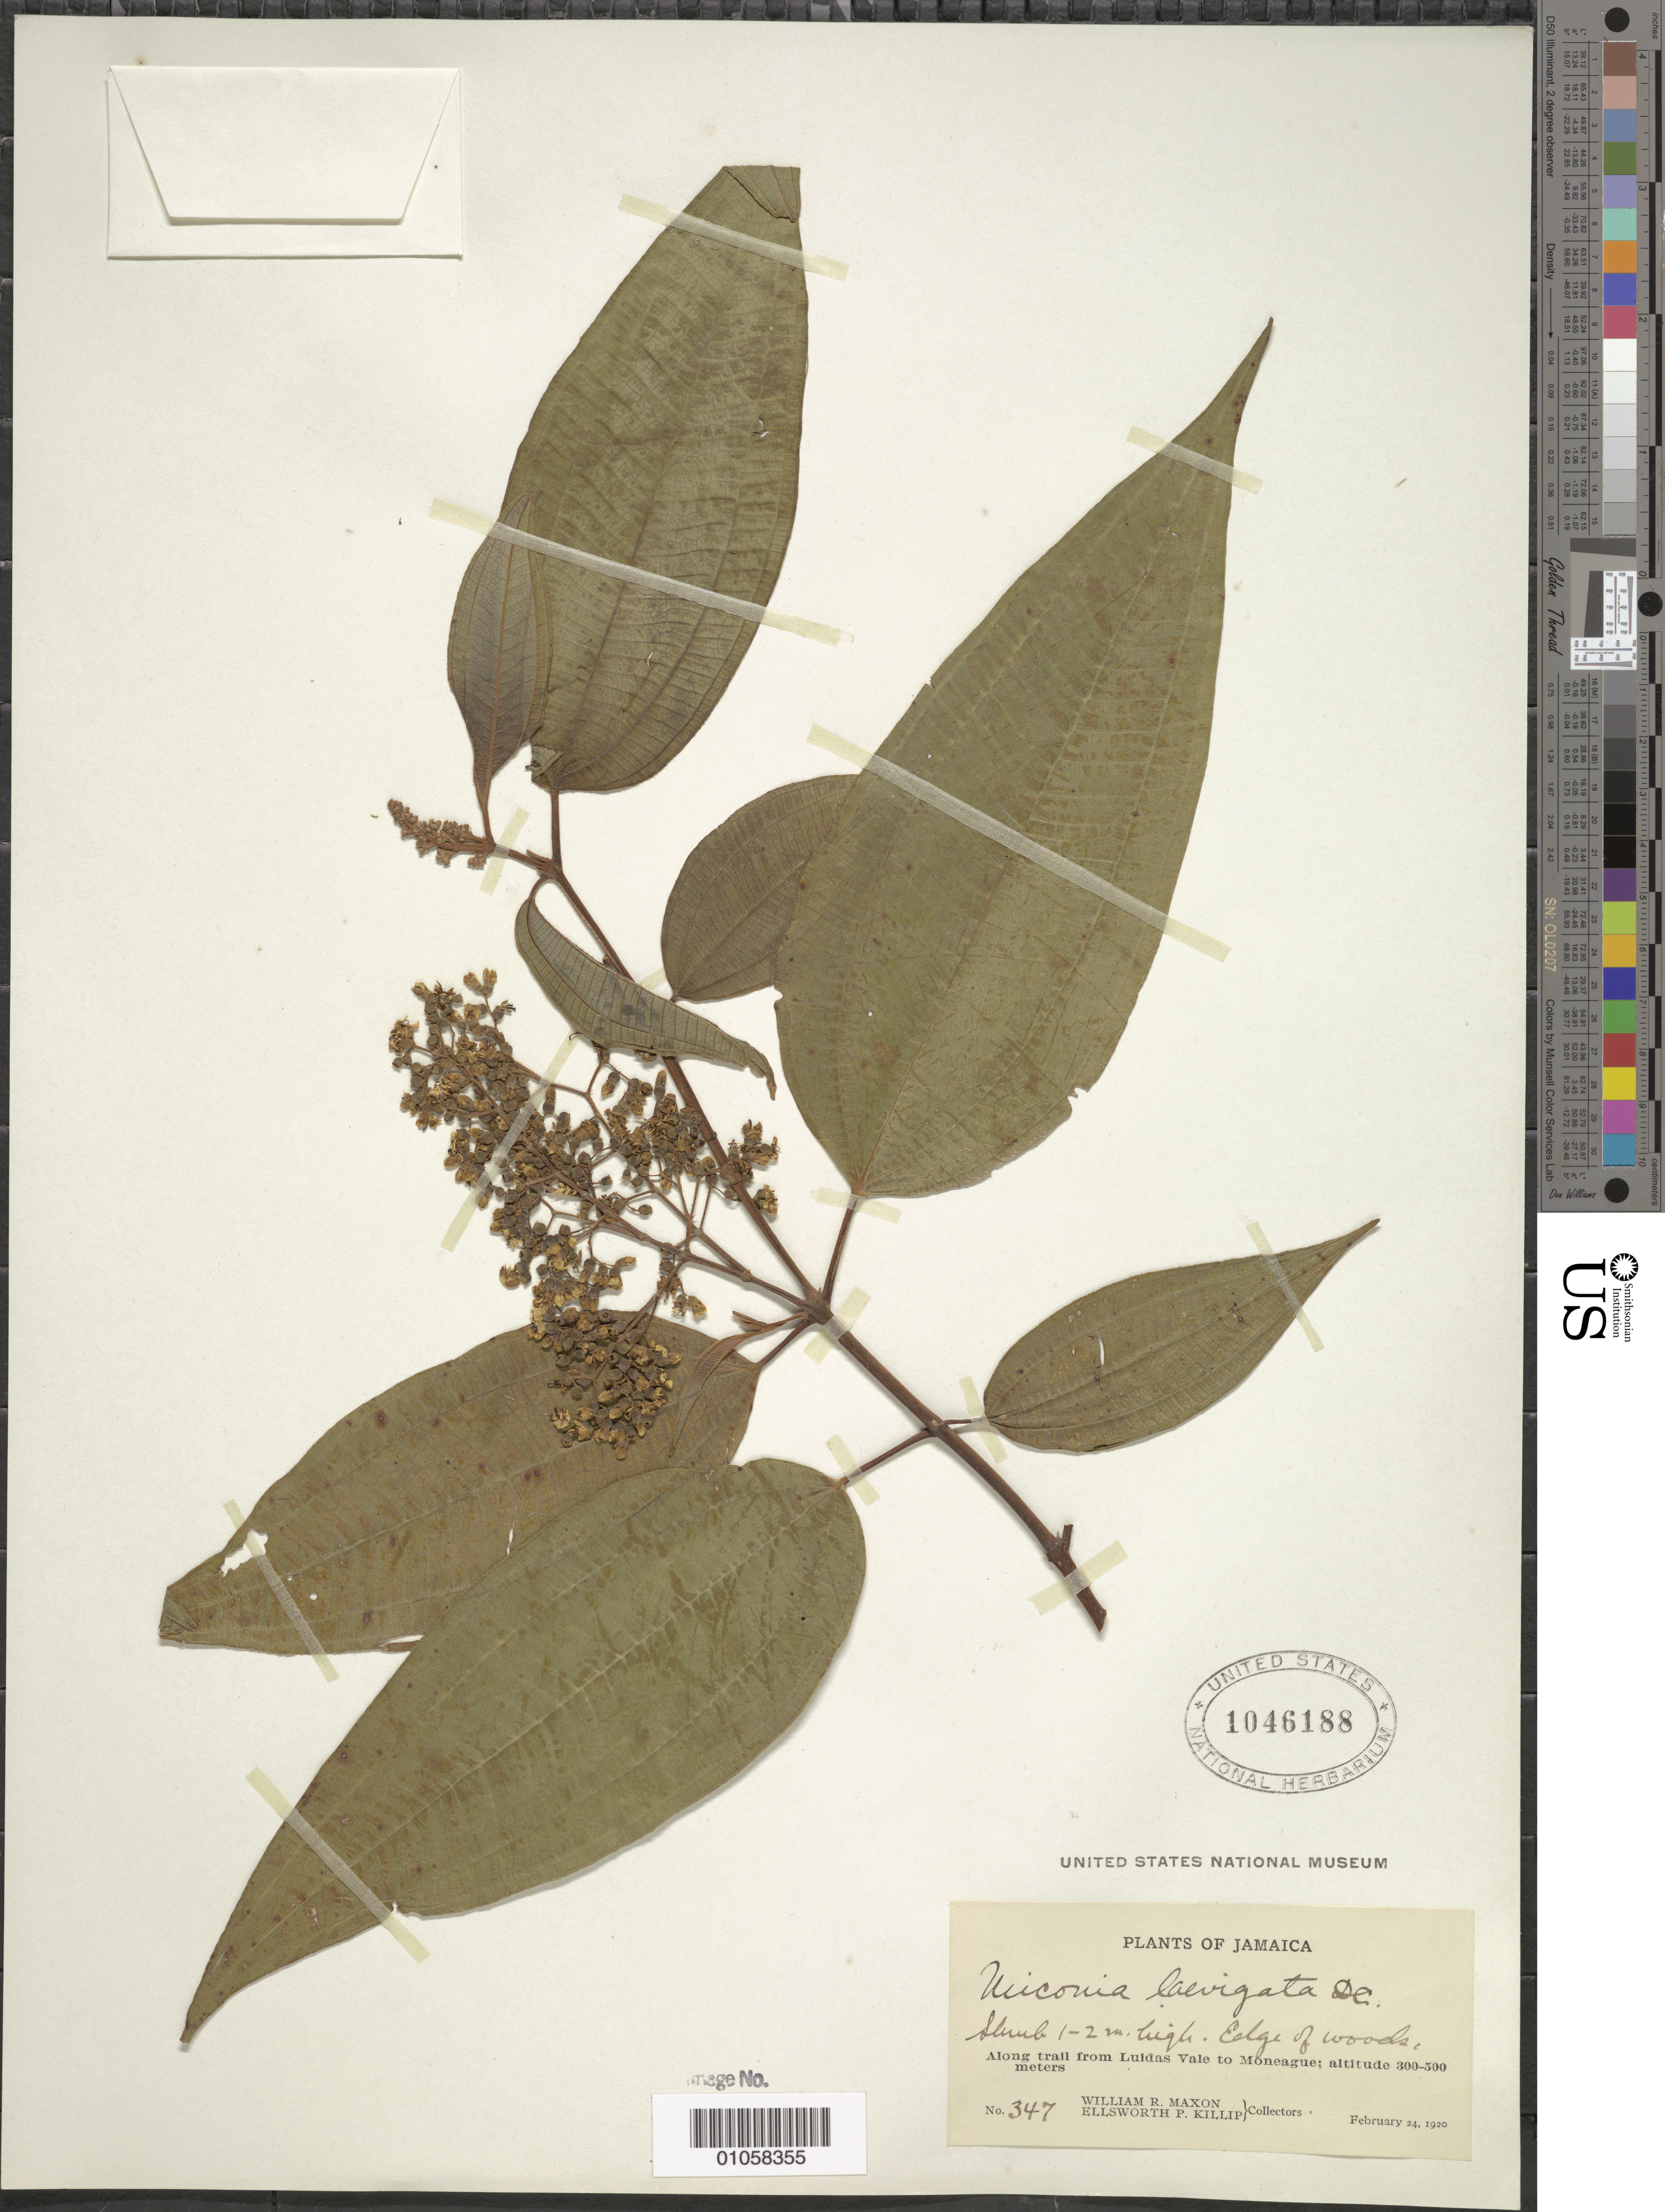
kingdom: Plantae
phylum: Tracheophyta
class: Magnoliopsida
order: Myrtales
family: Melastomataceae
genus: Miconia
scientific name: Miconia laevigata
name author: (L.) D. Don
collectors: W. R. Maxon & E. P. Killip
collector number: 347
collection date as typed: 24 Feb 1920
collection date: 1920-02-24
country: Jamaica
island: Jamaica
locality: Luidas Vale to Moneague trail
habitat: Edge of woods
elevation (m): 300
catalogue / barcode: US 1046188